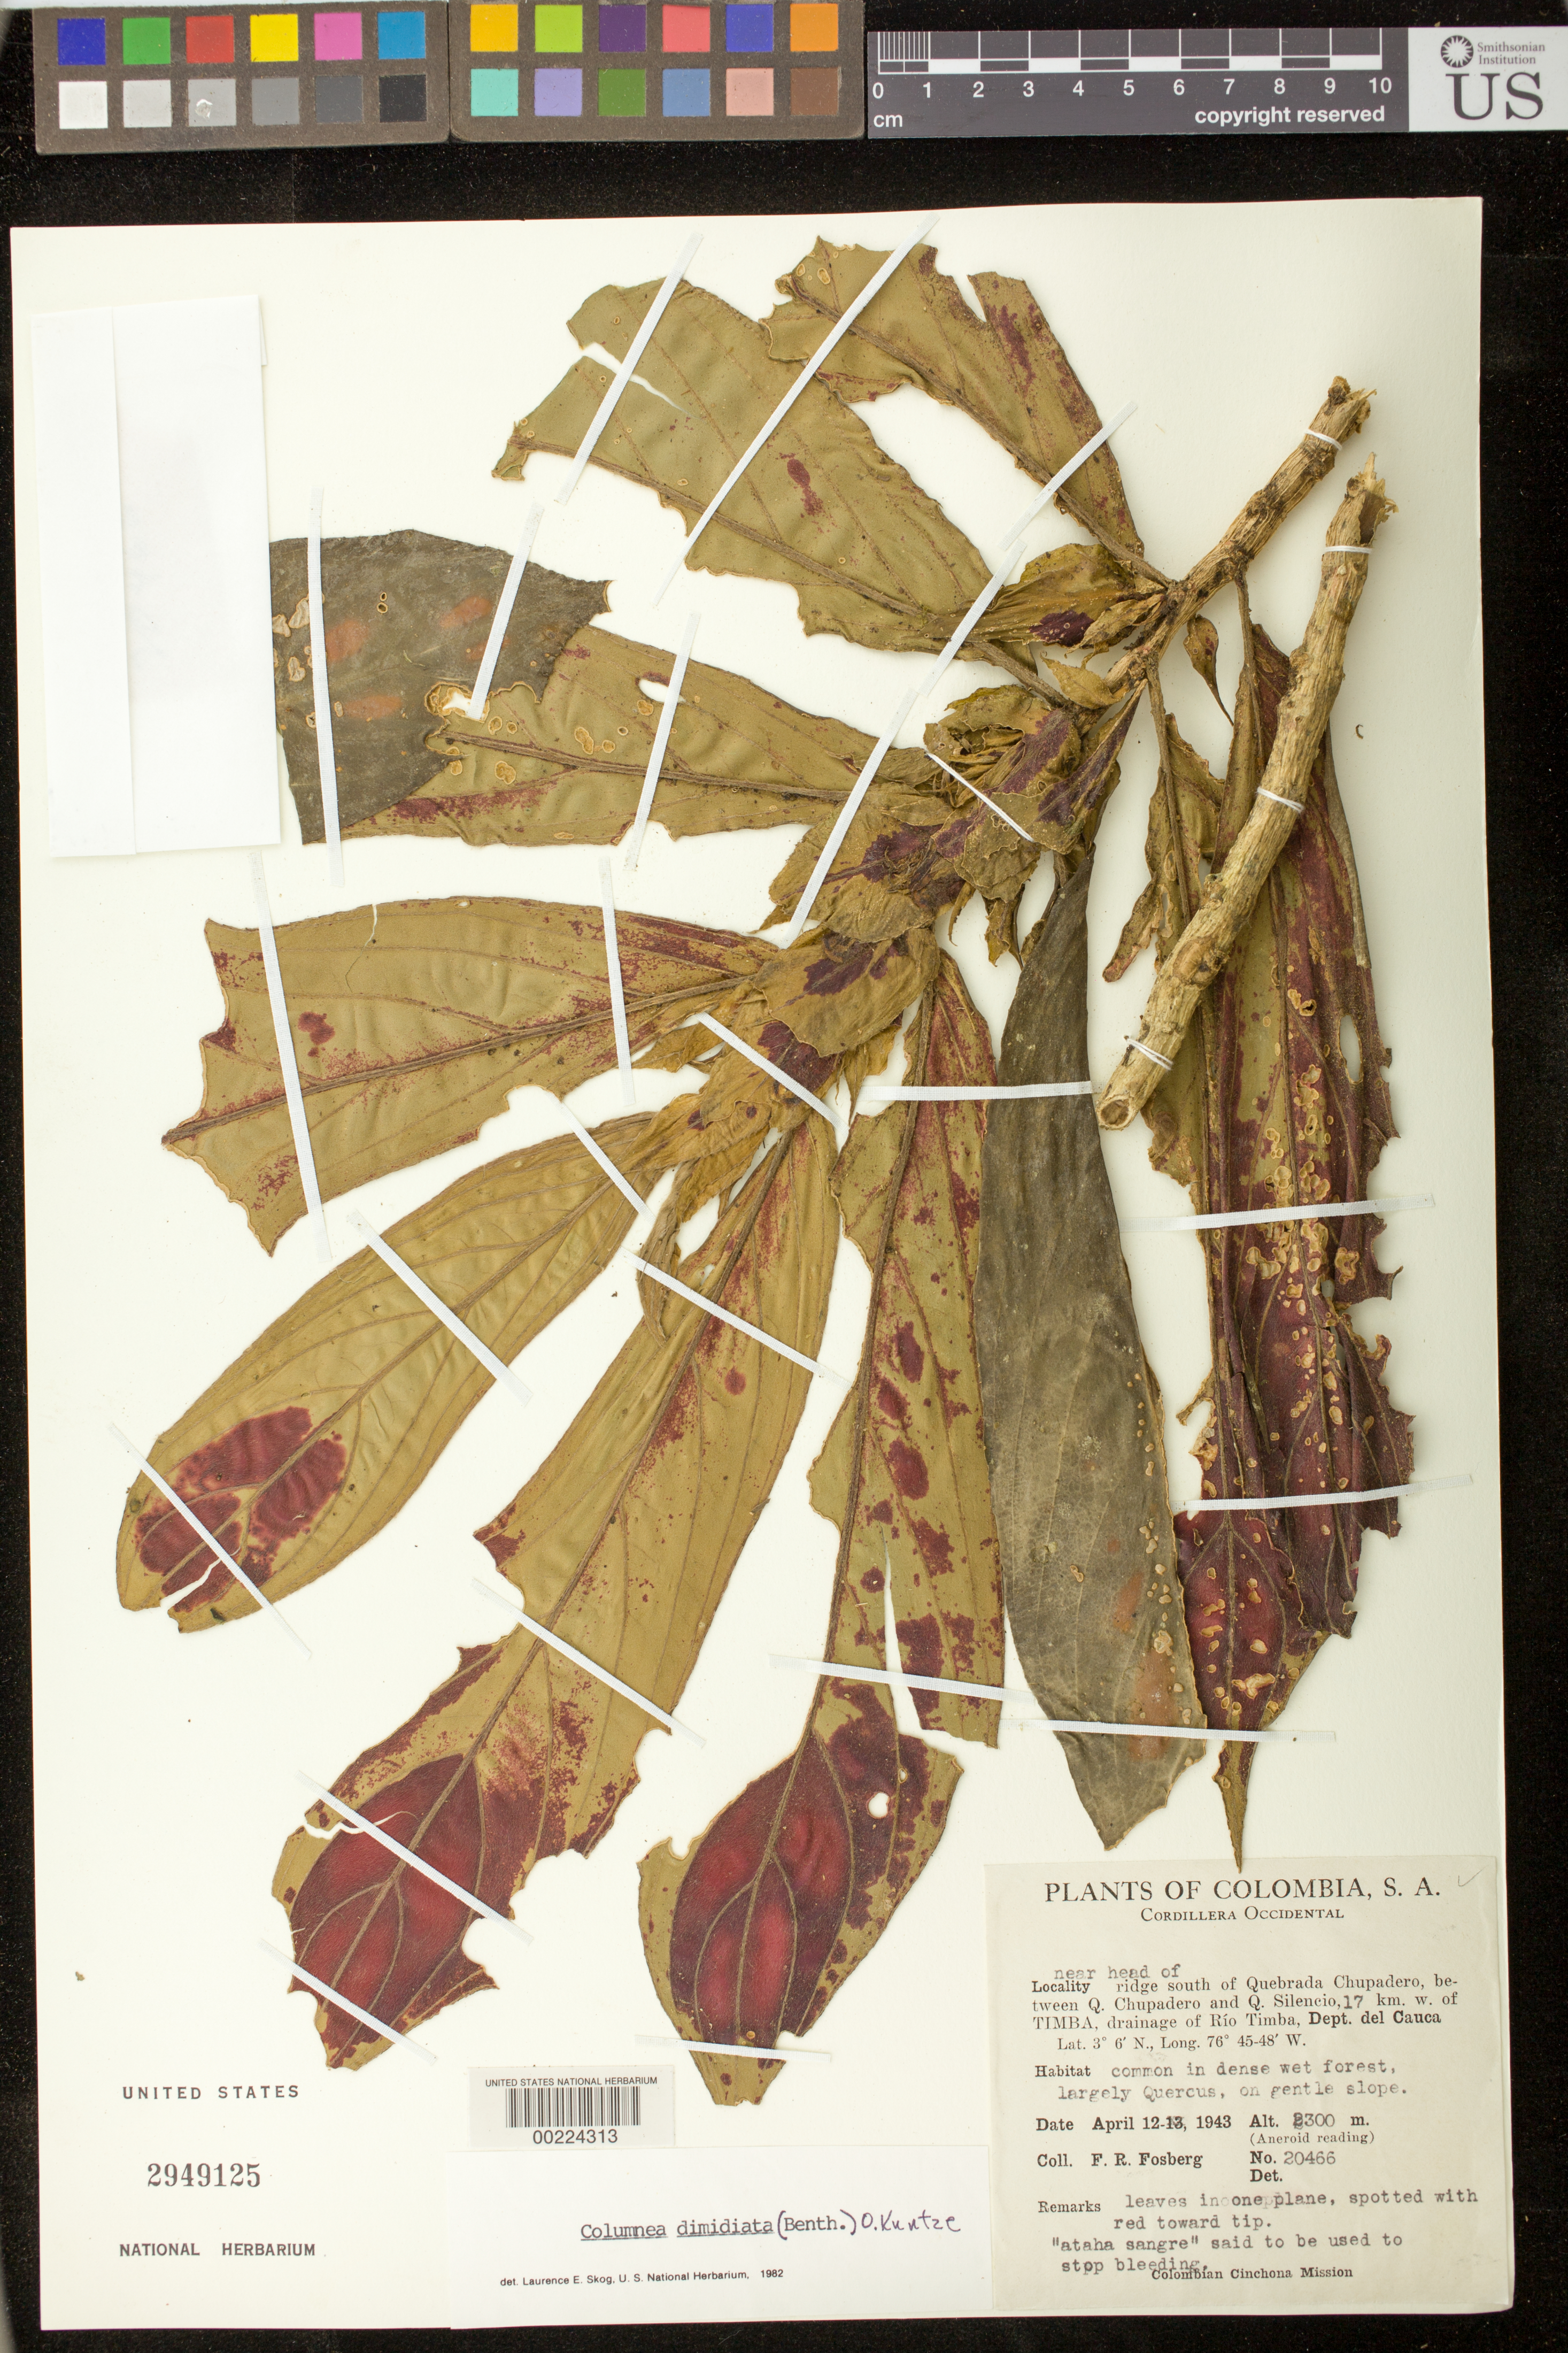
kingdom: Plantae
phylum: Tracheophyta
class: Magnoliopsida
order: Lamiales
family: Gesneriaceae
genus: Columnea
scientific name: Columnea dimidiata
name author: (Benth.) Kuntze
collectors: F. R. Fosberg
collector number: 20466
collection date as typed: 12 Apr 1943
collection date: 1943-04-12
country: Colombia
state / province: Cauca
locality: Cordillera Occidental, near head of ridge S of Quebrada Chupadero, between Q Chupadero & Q Silencio, 17 km W of Timba, ...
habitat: Common in dense wet forest, largely Quercus, on gentle slope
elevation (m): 2300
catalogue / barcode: US 2949125